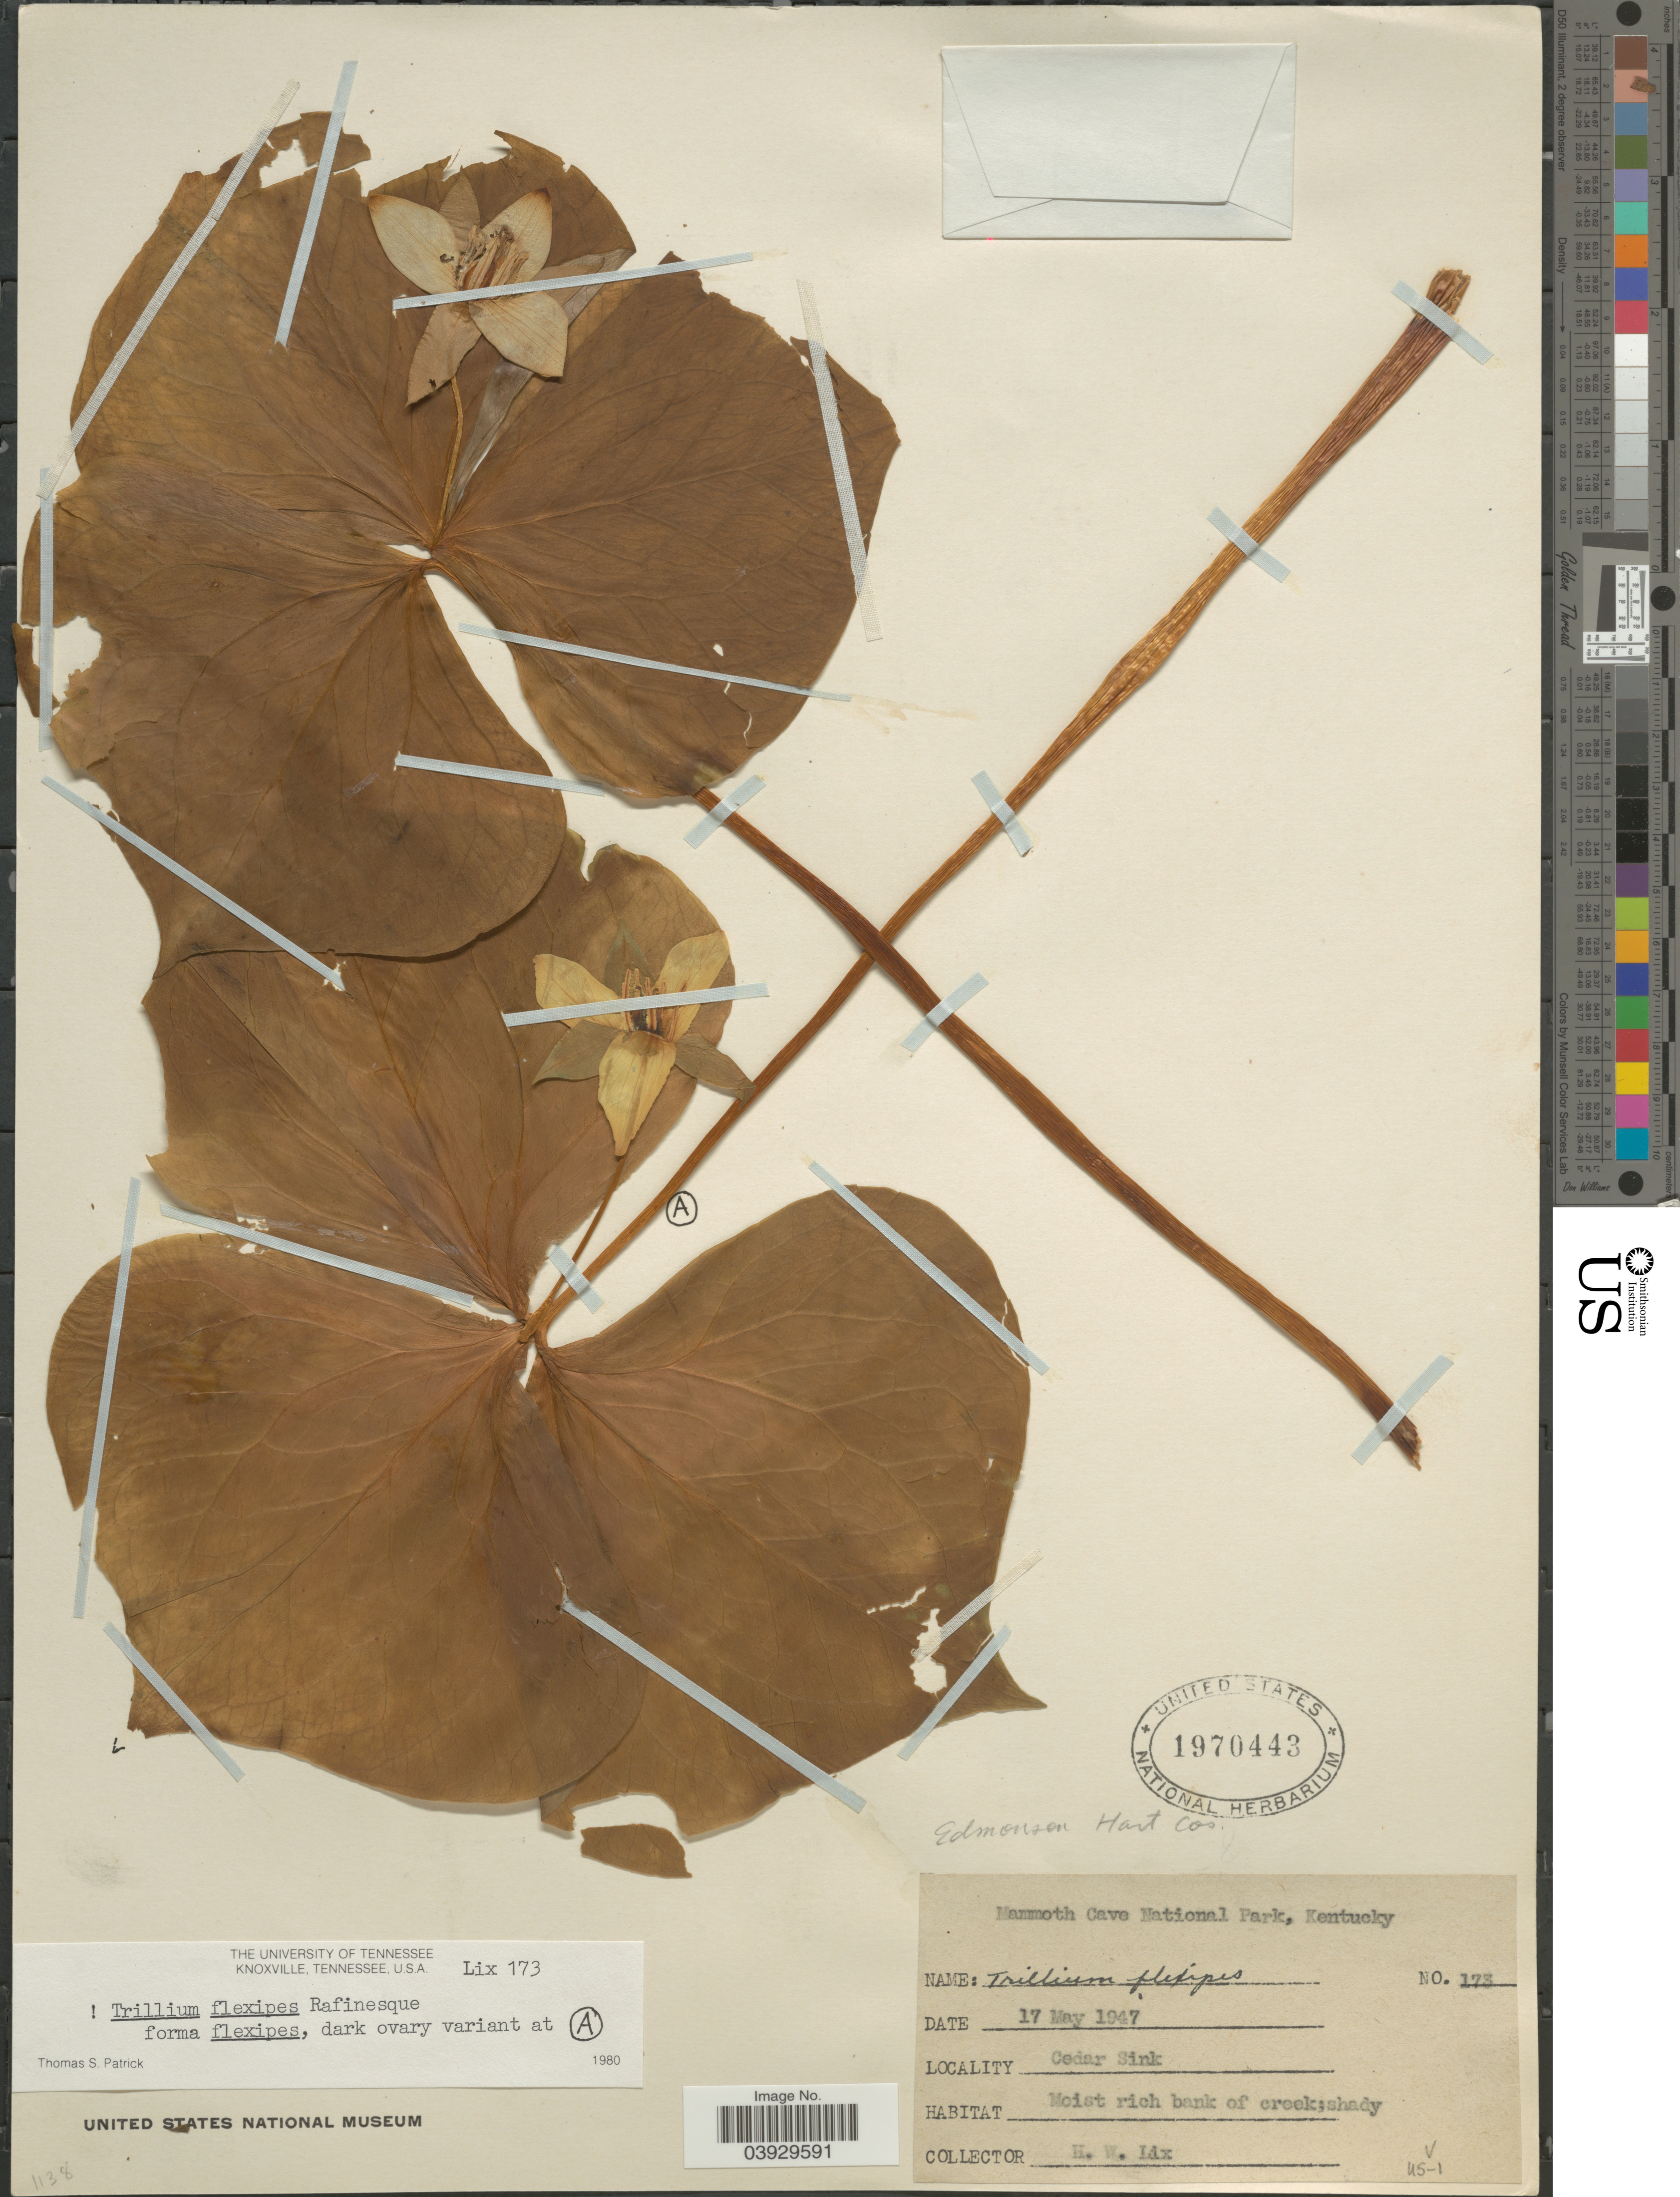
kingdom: Plantae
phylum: Tracheophyta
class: Liliopsida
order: Liliales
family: Melanthiaceae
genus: Trillium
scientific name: Trillium flexipes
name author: Raf.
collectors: H. W. Lix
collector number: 173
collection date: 1947-05-17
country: United States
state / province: Kentucky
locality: Edmonson, Hart Cos. Mammoth Cave National Park. Cedar Sink.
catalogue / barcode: US 1970443